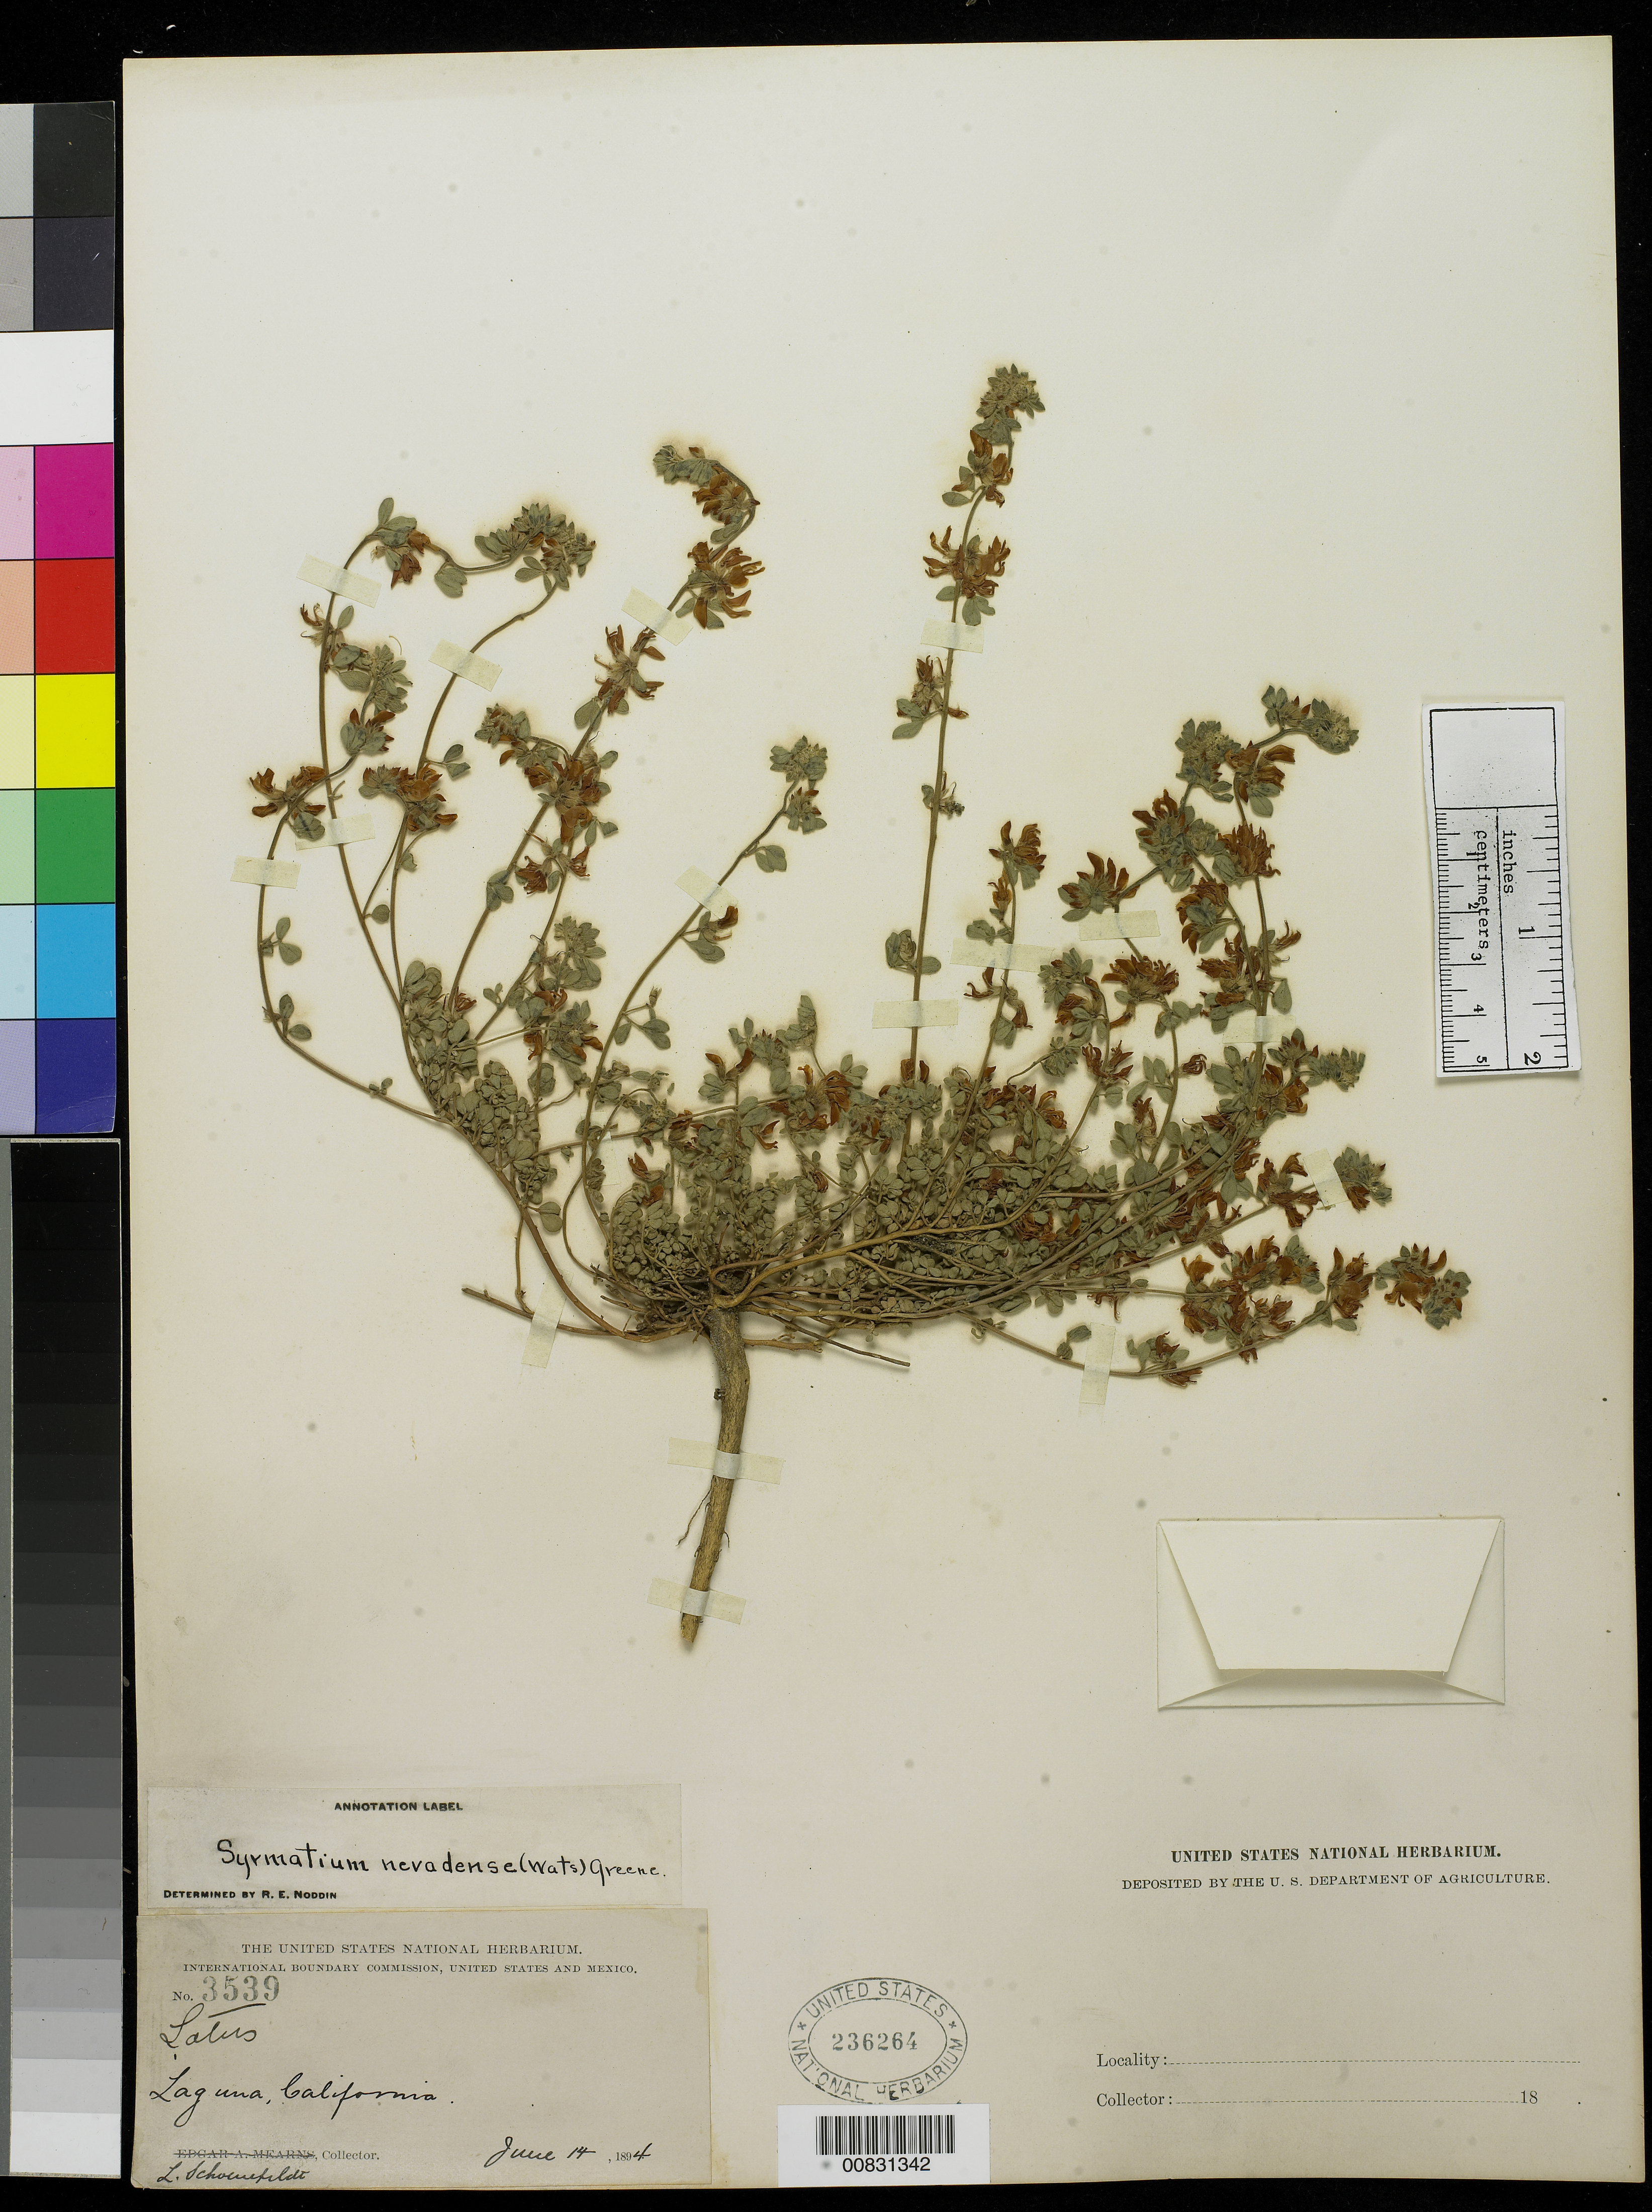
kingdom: Plantae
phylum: Tracheophyta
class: Magnoliopsida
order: Fabales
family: Fabaceae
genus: Syrmatium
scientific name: Syrmatium decumbens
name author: (Benth.) Greene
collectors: L. Schoenfeldt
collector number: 3539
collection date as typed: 14 Jun 1894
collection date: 1894-06-14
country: United States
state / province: California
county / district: Orange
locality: Laguna, California.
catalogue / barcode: US 236264